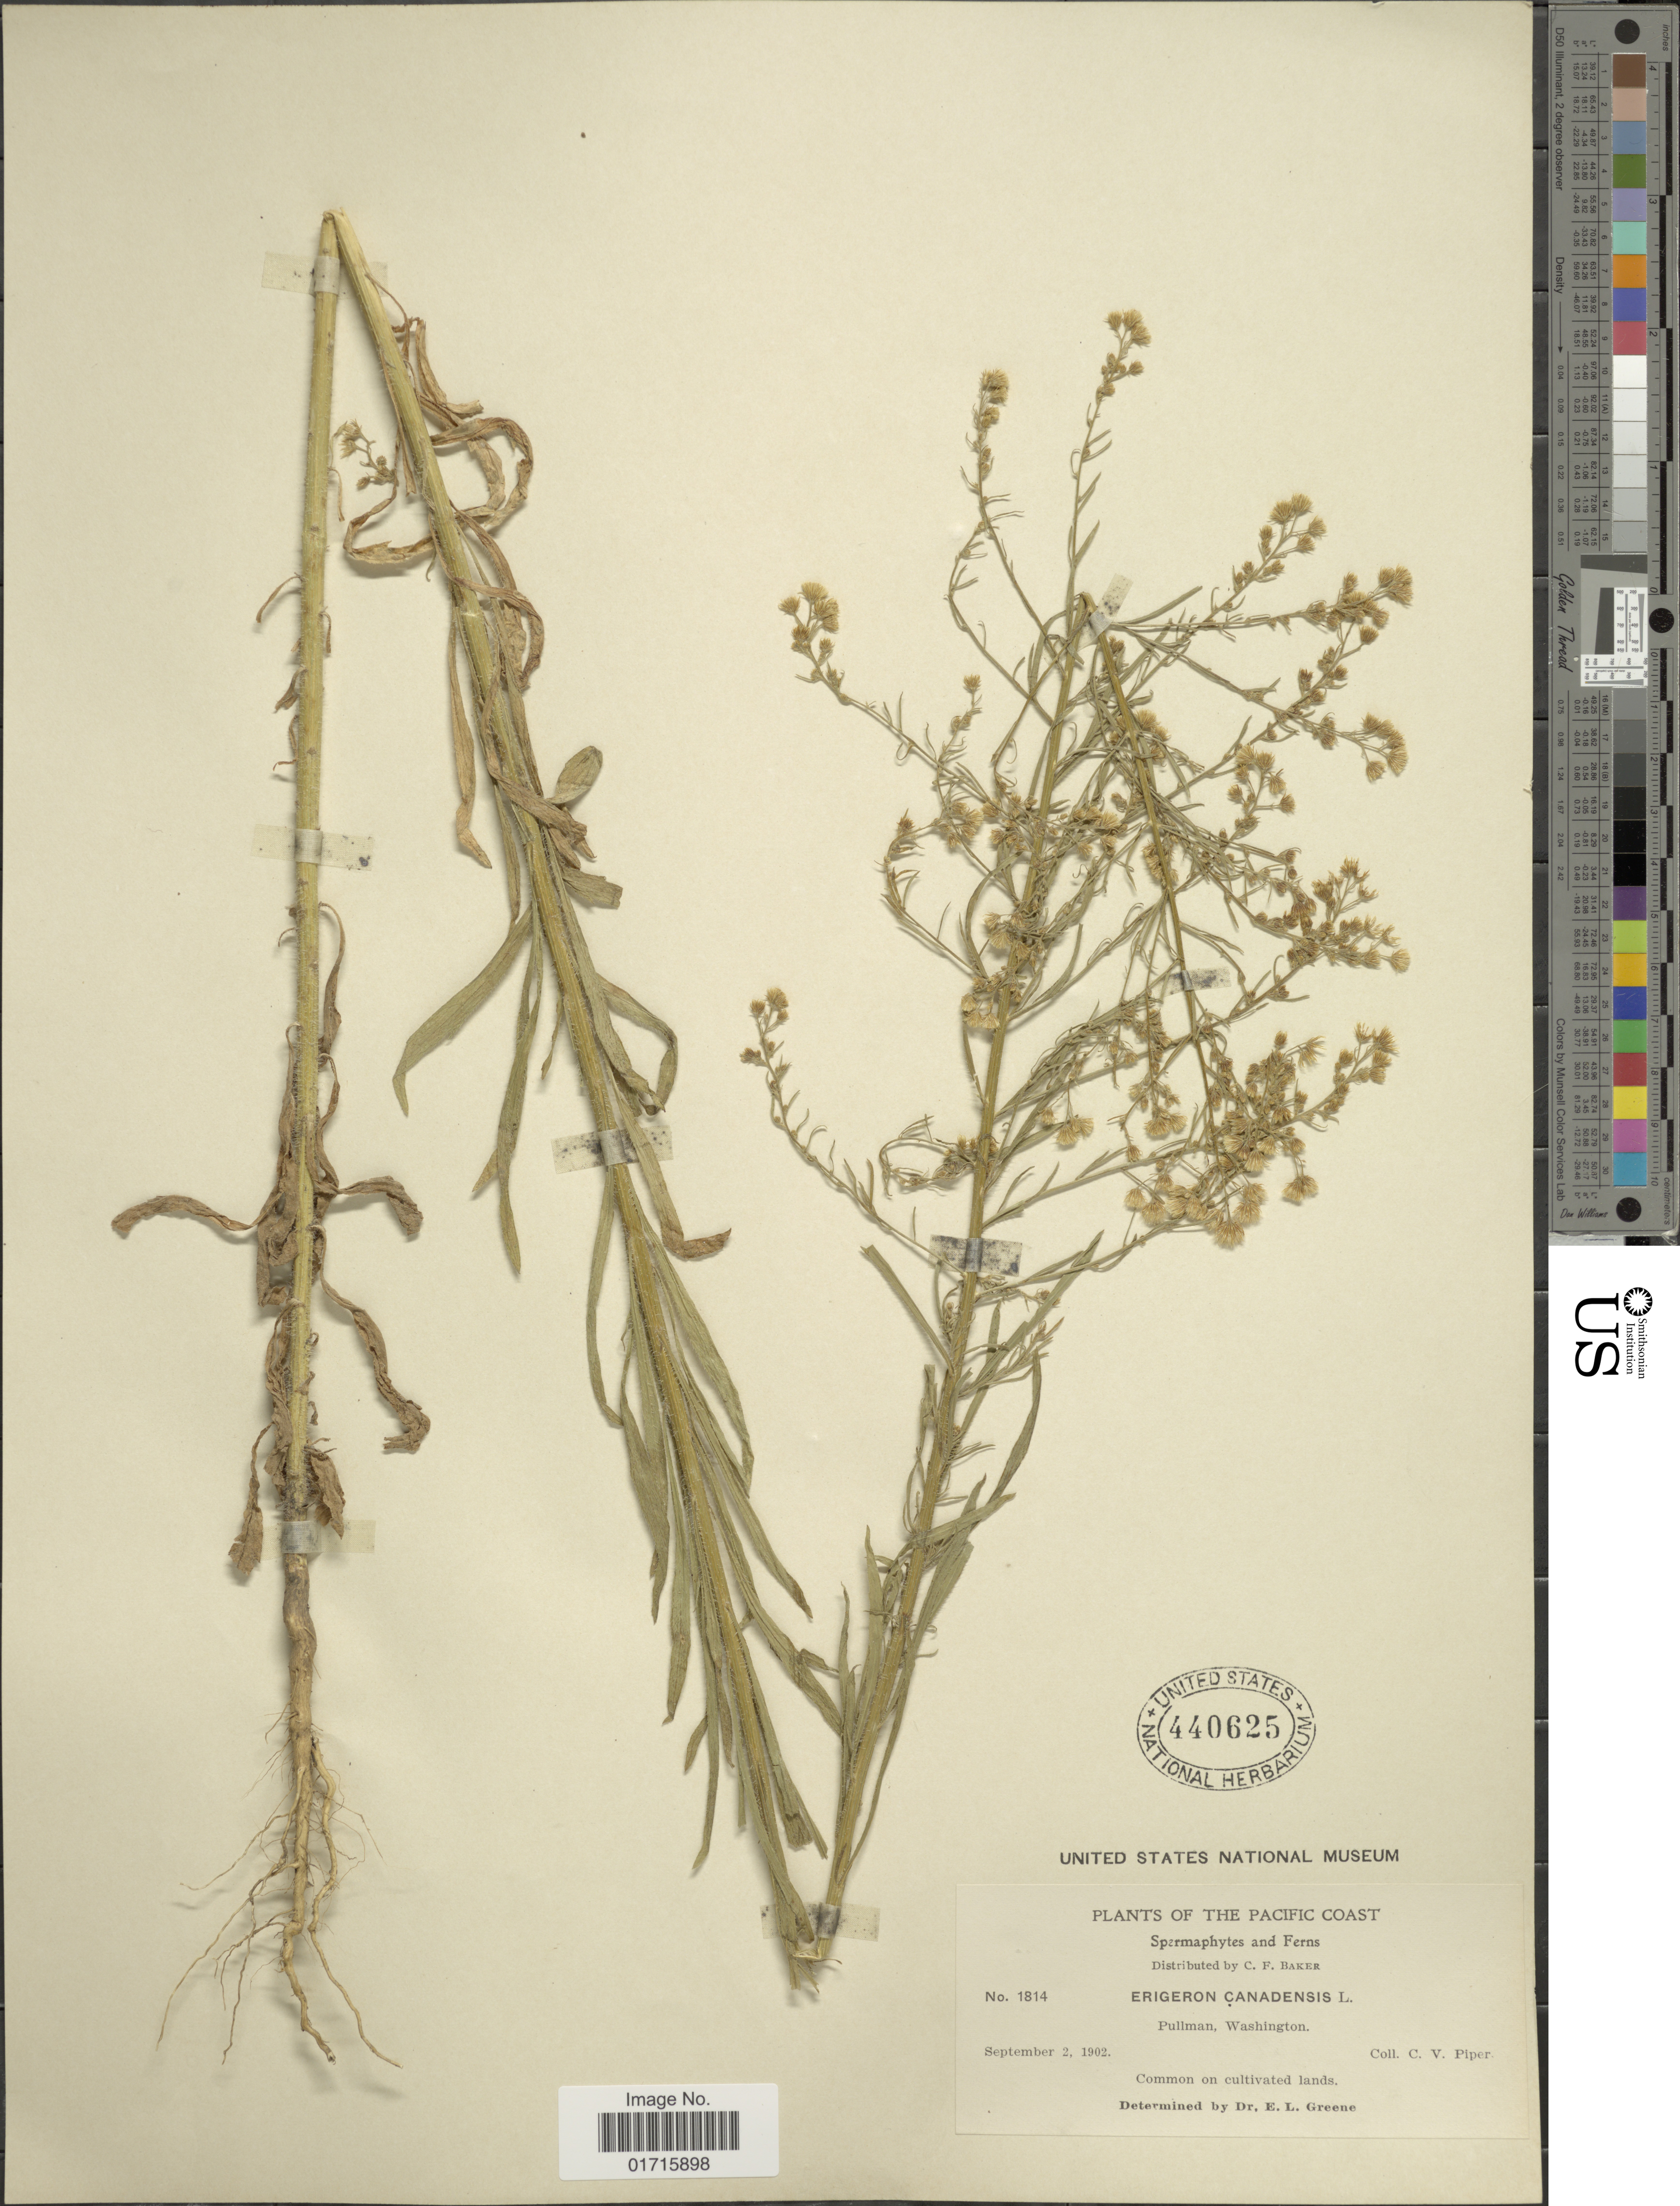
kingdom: Plantae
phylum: Tracheophyta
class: Magnoliopsida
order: Asterales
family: Asteraceae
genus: Conyza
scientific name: Conyza canadensis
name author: (L.) Cronq.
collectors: C. V. Piper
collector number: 1814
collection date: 1902-09-02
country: United States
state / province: Washington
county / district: Whitman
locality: Pullman, Washington. The Pacific Coast.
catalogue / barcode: US 440625